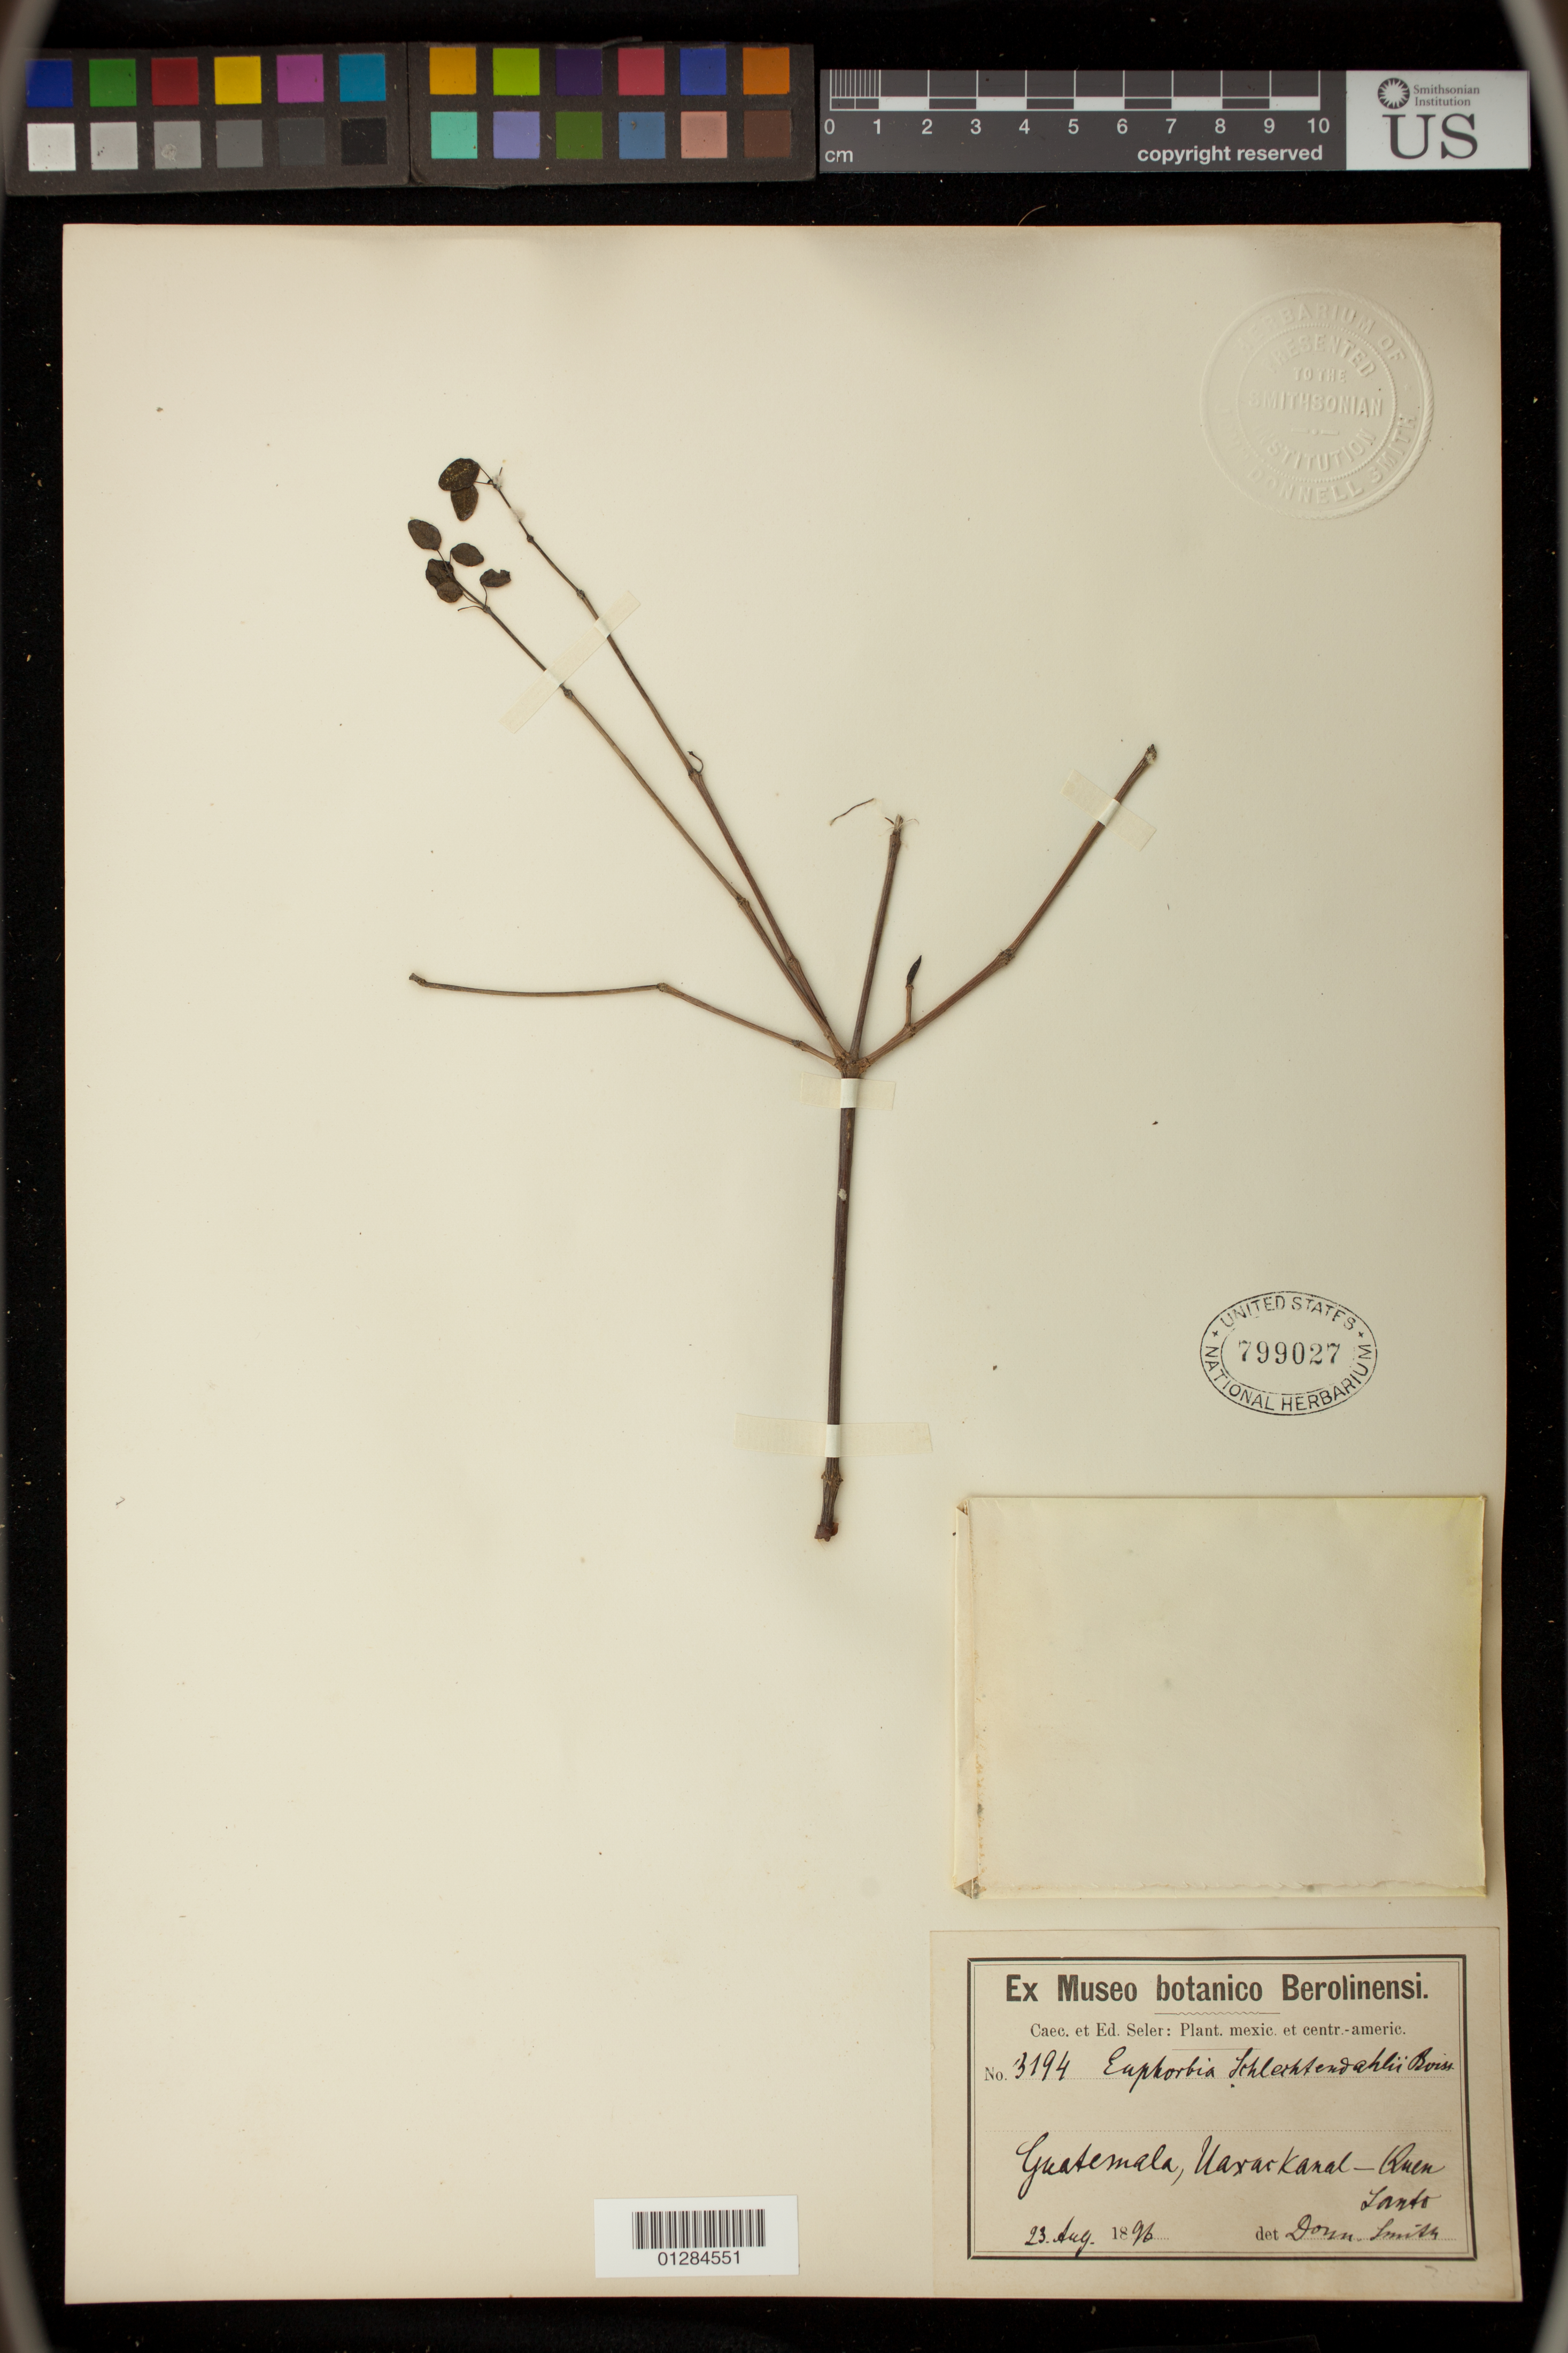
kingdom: Plantae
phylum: Tracheophyta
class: Magnoliopsida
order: Malpighiales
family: Euphorbiaceae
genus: Euphorbia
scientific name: Euphorbia schlechtendalii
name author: Boiss.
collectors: C. Seler & E. G. Seler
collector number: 3194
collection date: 1896-08-23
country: Guatemala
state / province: Huehuetenango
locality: Uaxackanal - Quen Santo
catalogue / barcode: US 799027